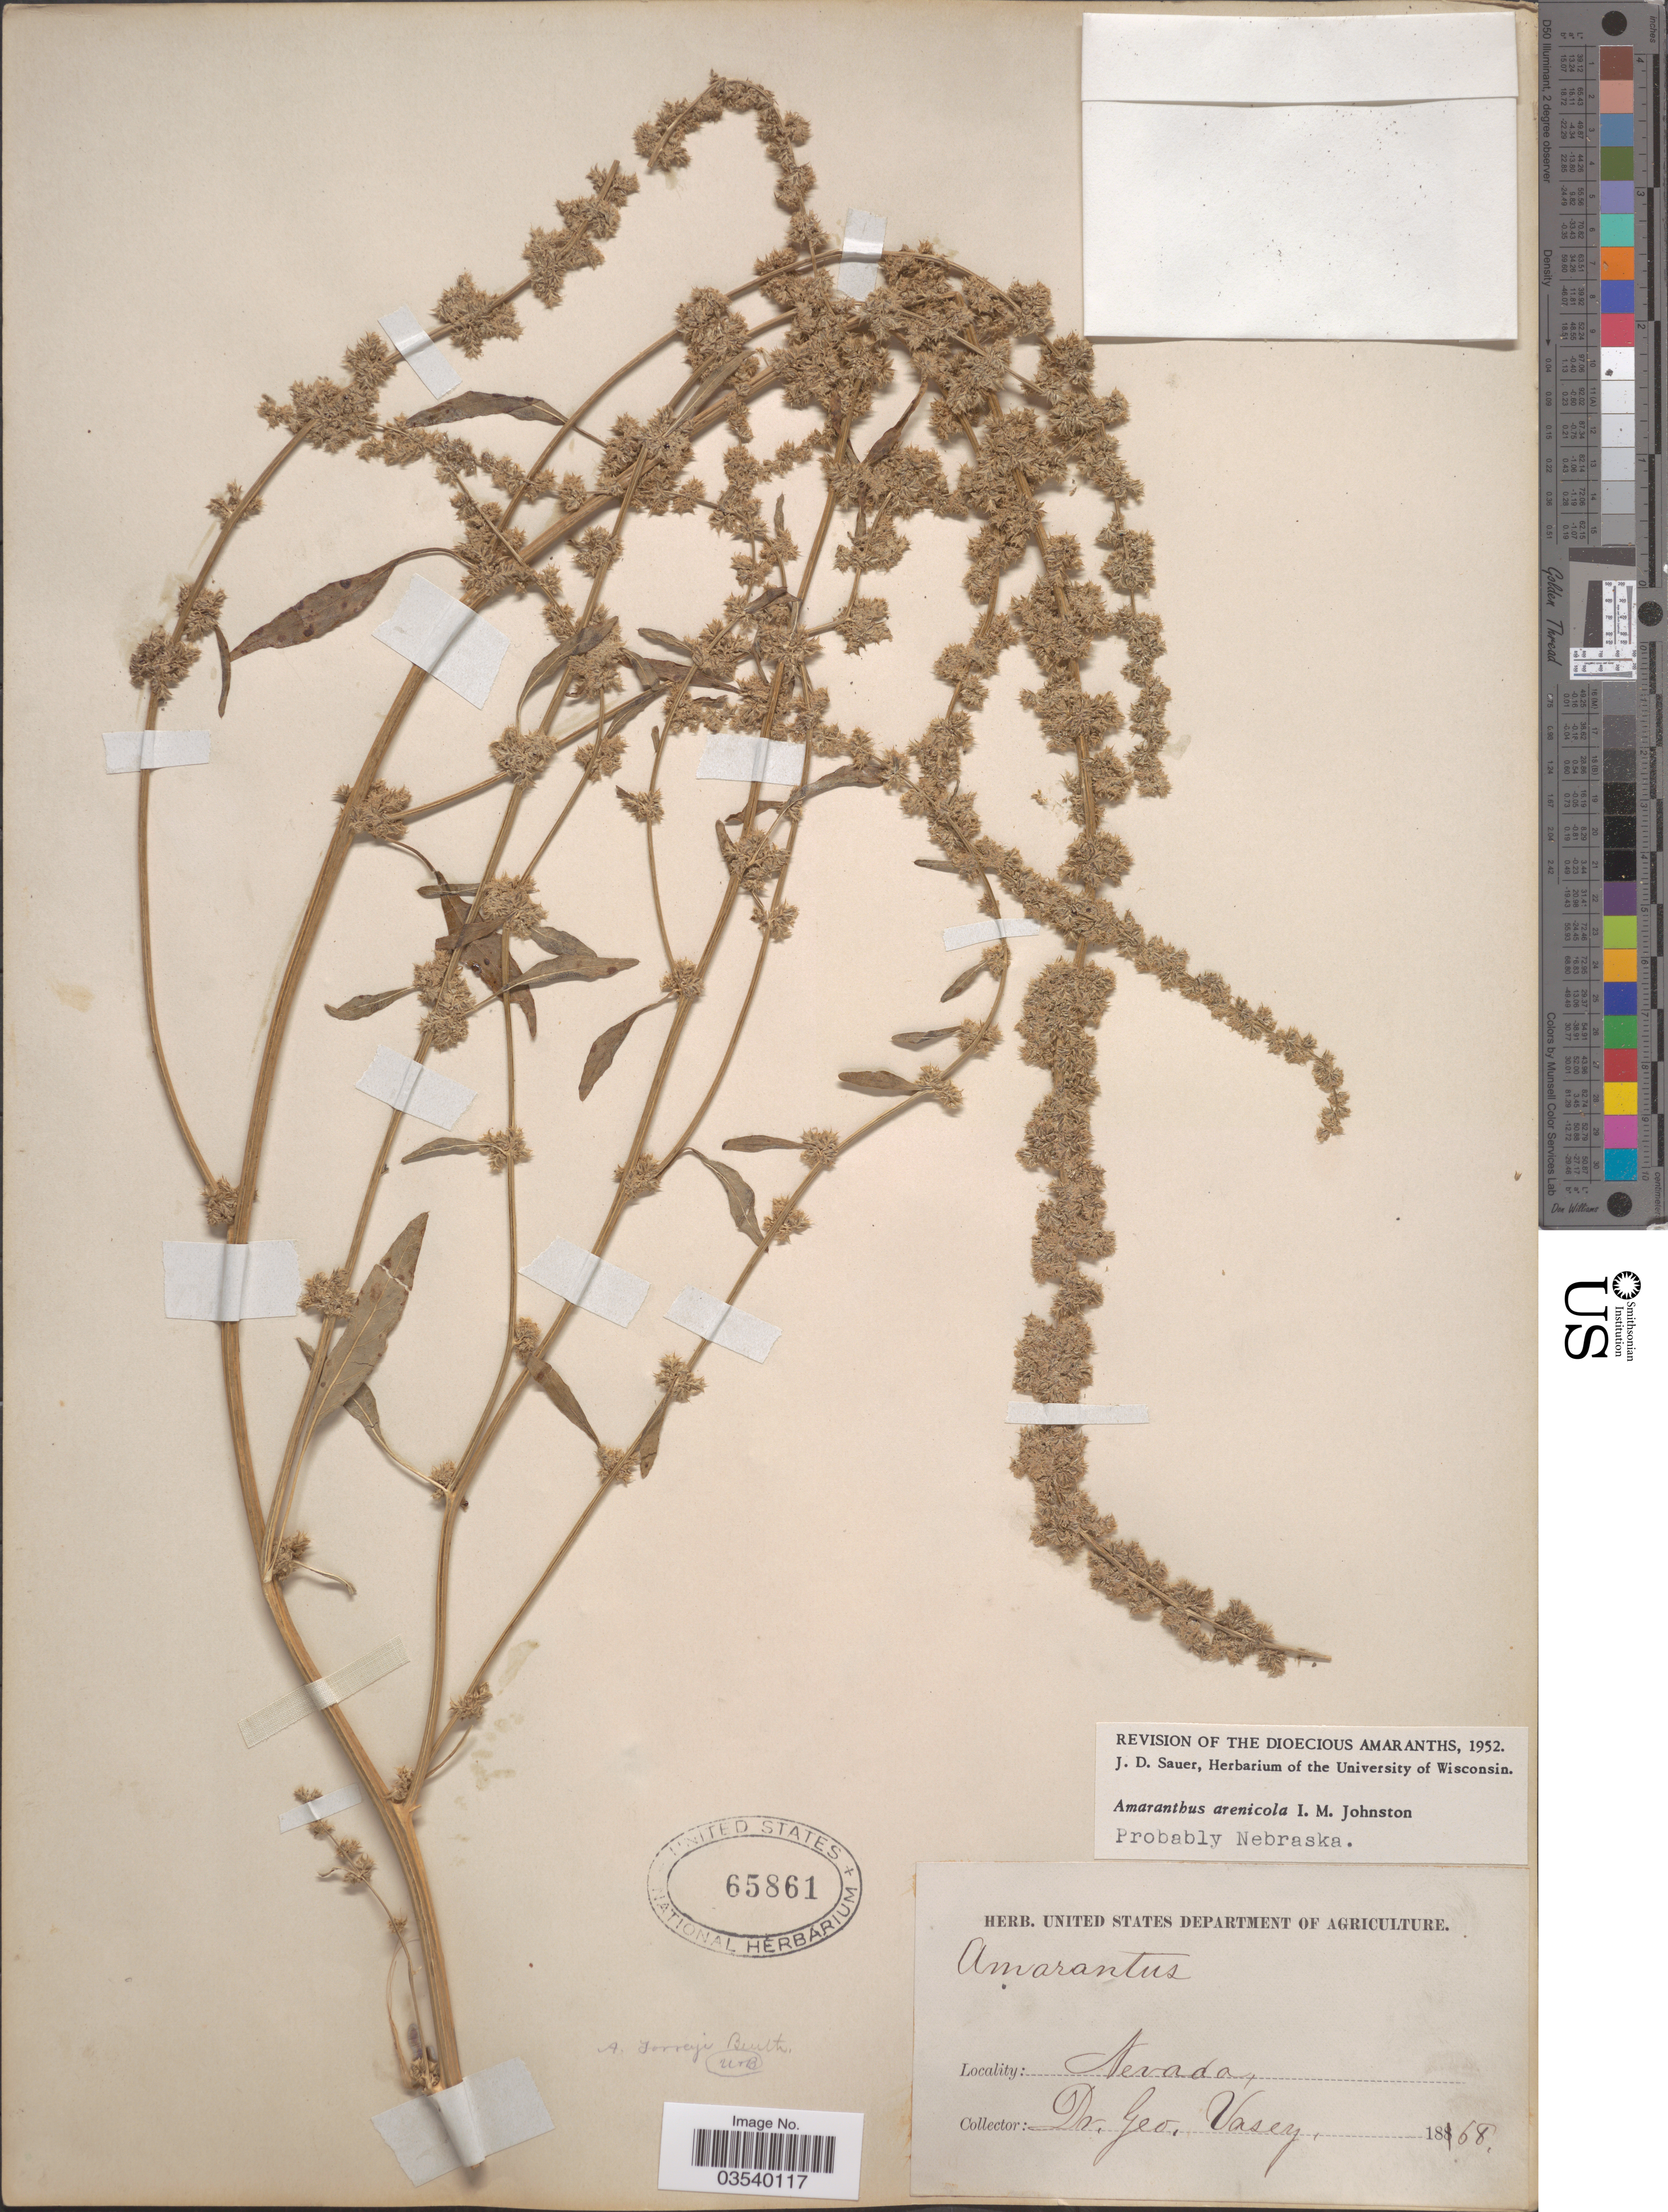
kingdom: Plantae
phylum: Tracheophyta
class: Magnoliopsida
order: Caryophyllales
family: Amaranthaceae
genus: Amaranthus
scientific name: Amaranthus arenicola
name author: I.M. Johnst.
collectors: G. Vasey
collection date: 1868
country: United States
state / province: Nevada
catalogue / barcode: US 65861